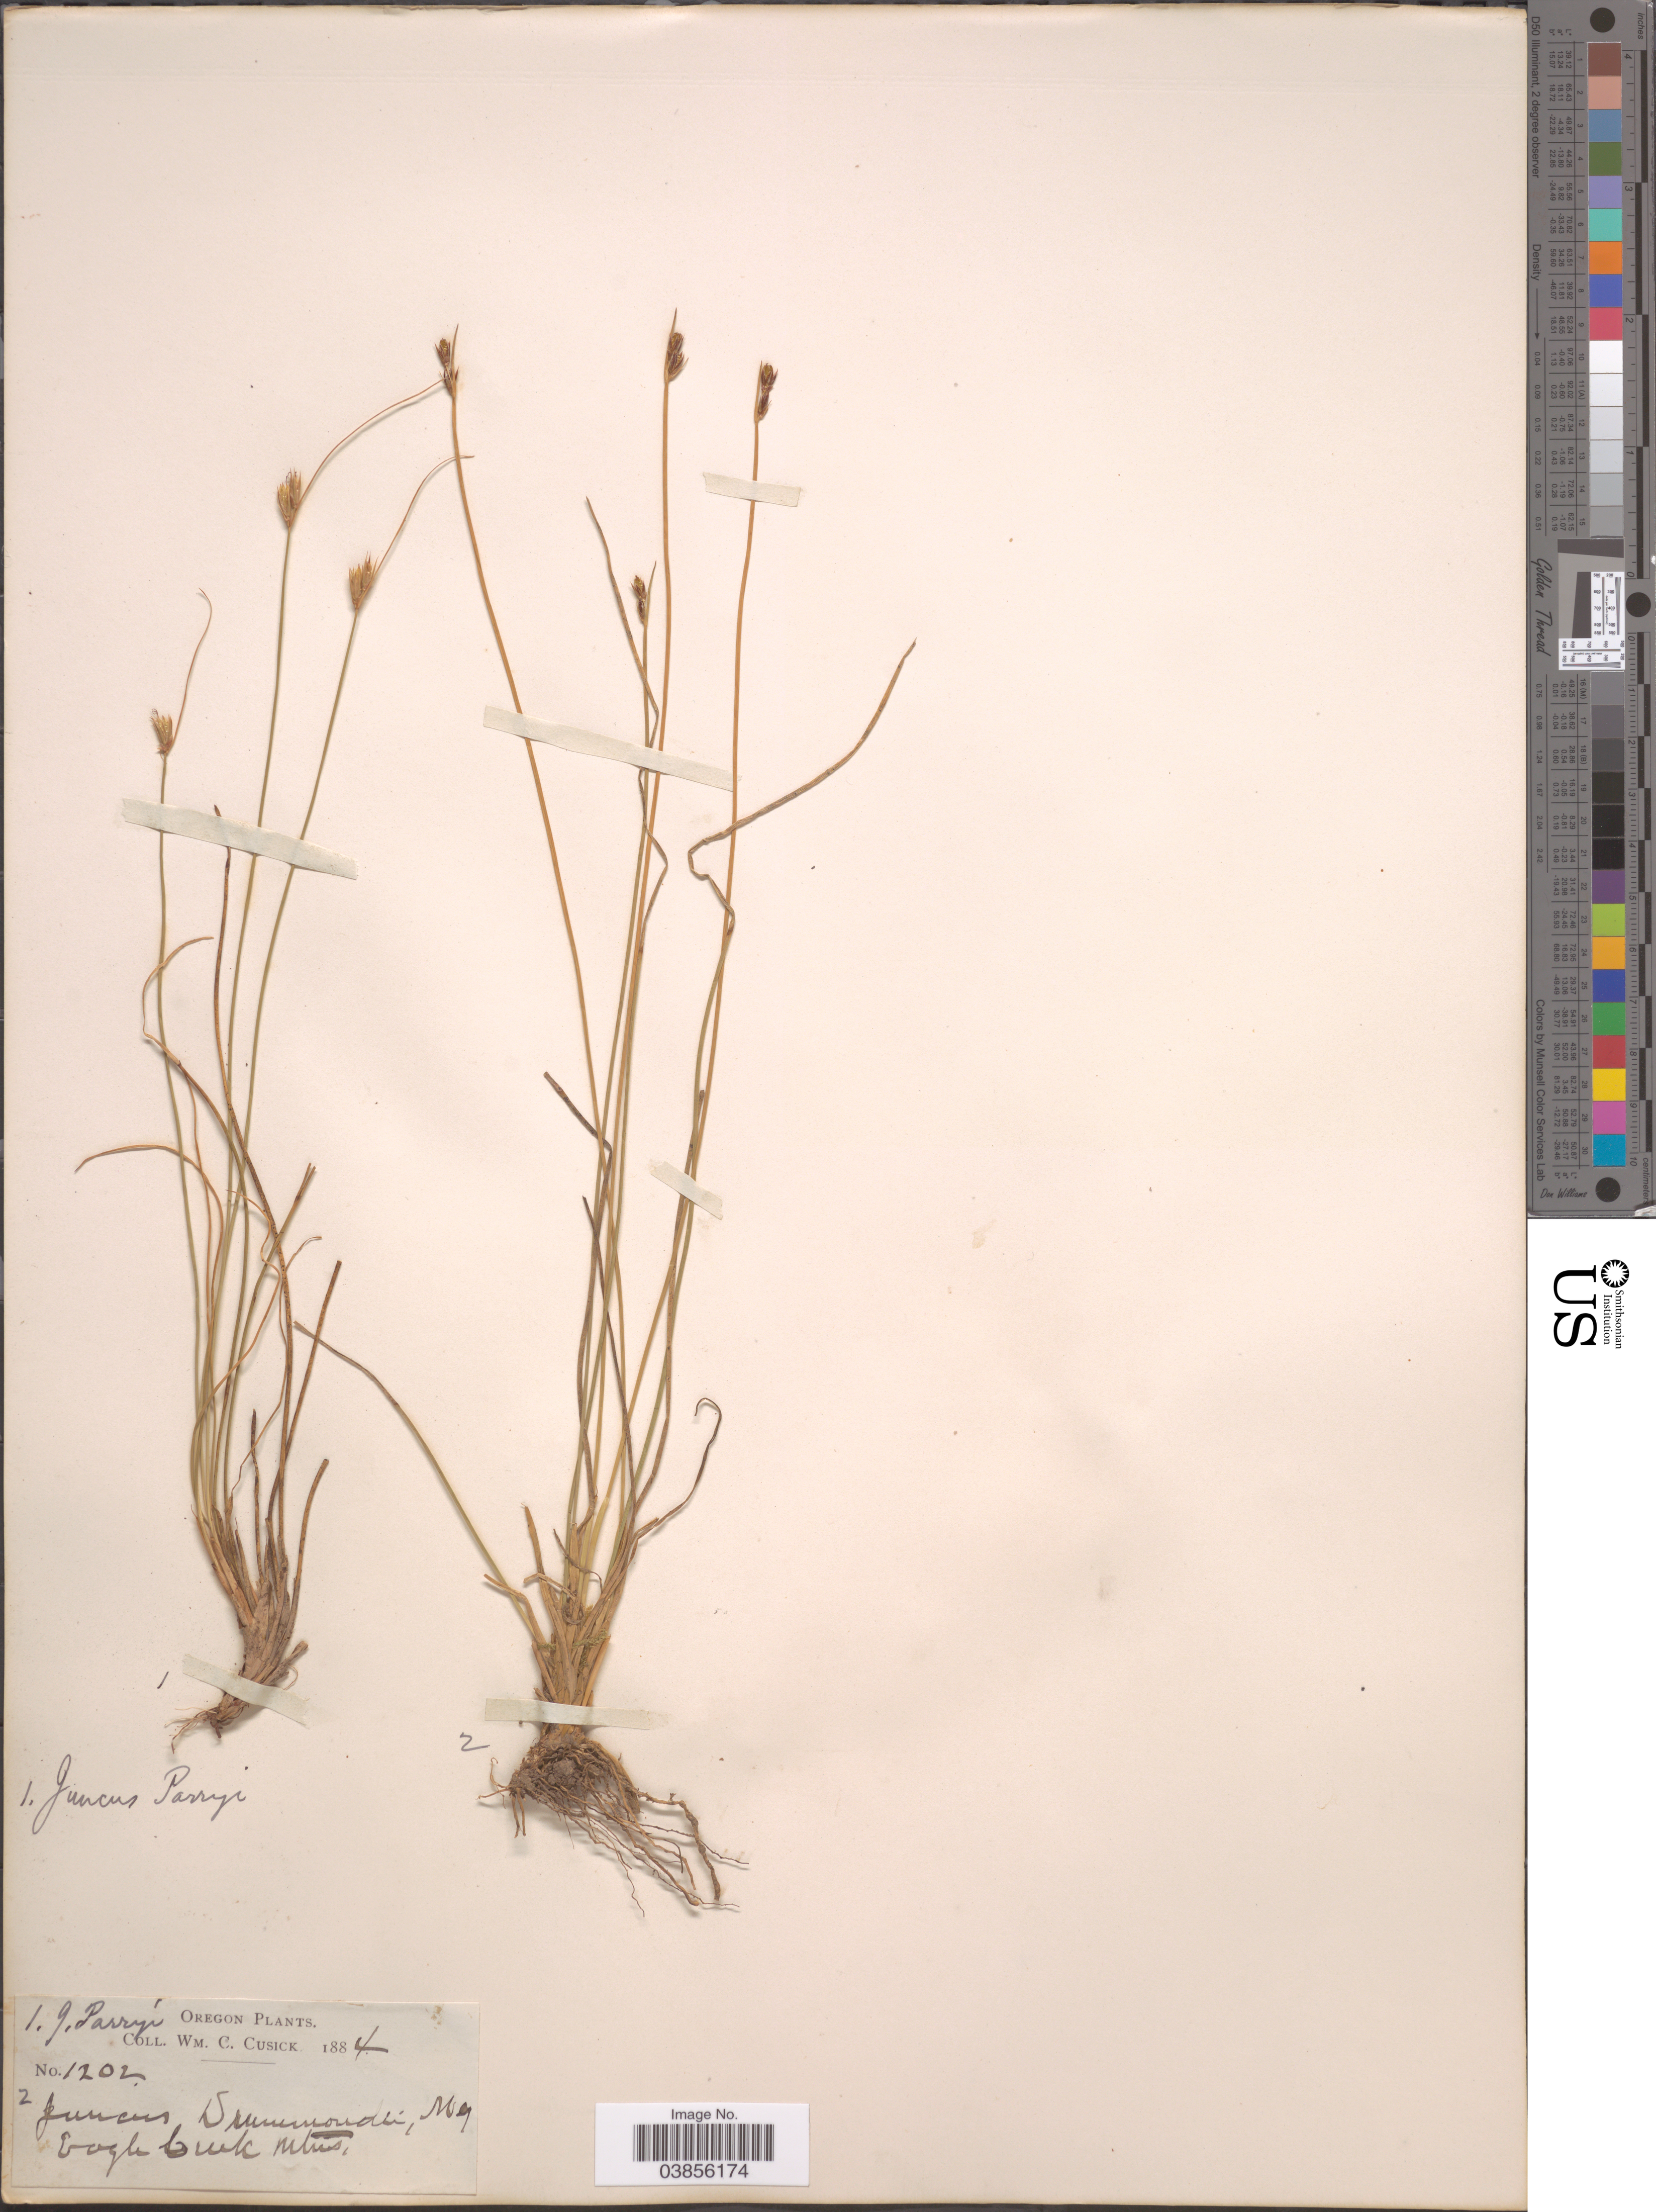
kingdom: Plantae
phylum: Tracheophyta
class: Liliopsida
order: Poales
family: Juncaceae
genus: Juncus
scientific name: Juncus parryi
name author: Engelm.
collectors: W. C. Cusick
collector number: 1202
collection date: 1884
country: United States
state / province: Oregon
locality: Eagle Creek Mtns.